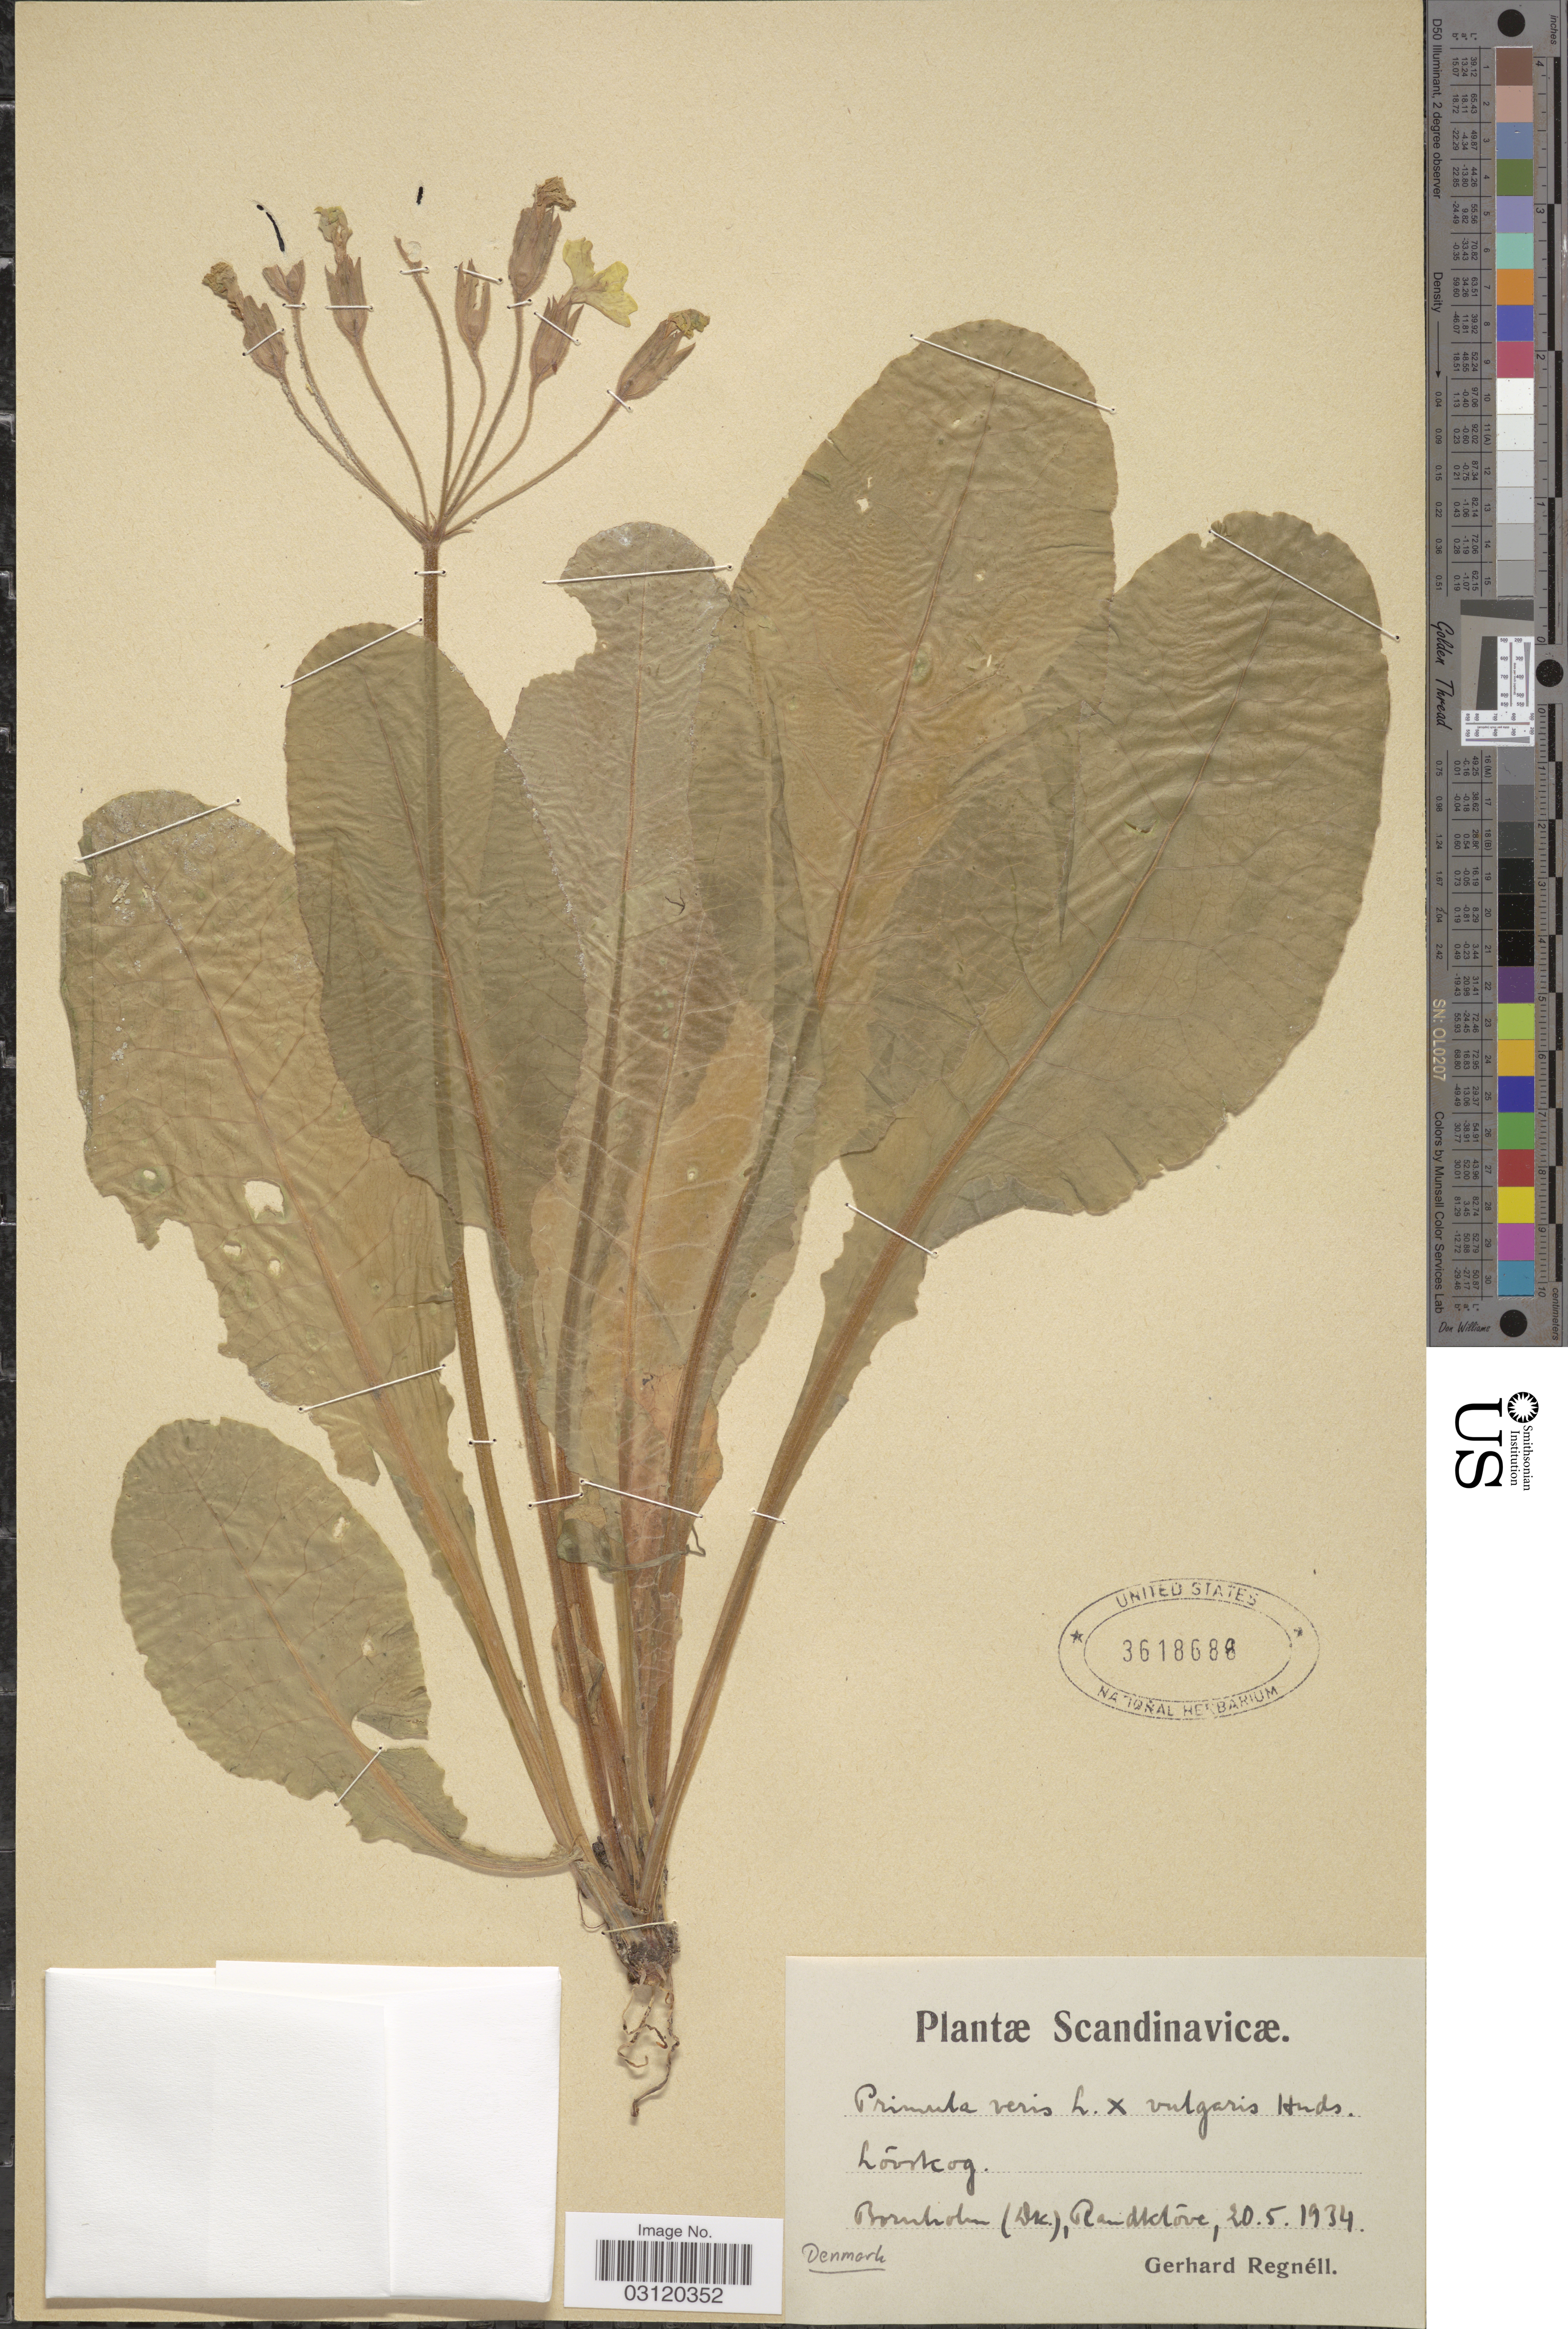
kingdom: Plantae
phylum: Tracheophyta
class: Magnoliopsida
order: Ericales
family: Primulaceae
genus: Primula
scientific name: Primula veris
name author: L.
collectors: G. Regnéll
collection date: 1934-05-20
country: Denmark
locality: Bornholm, Randklôve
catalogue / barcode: US 3618688